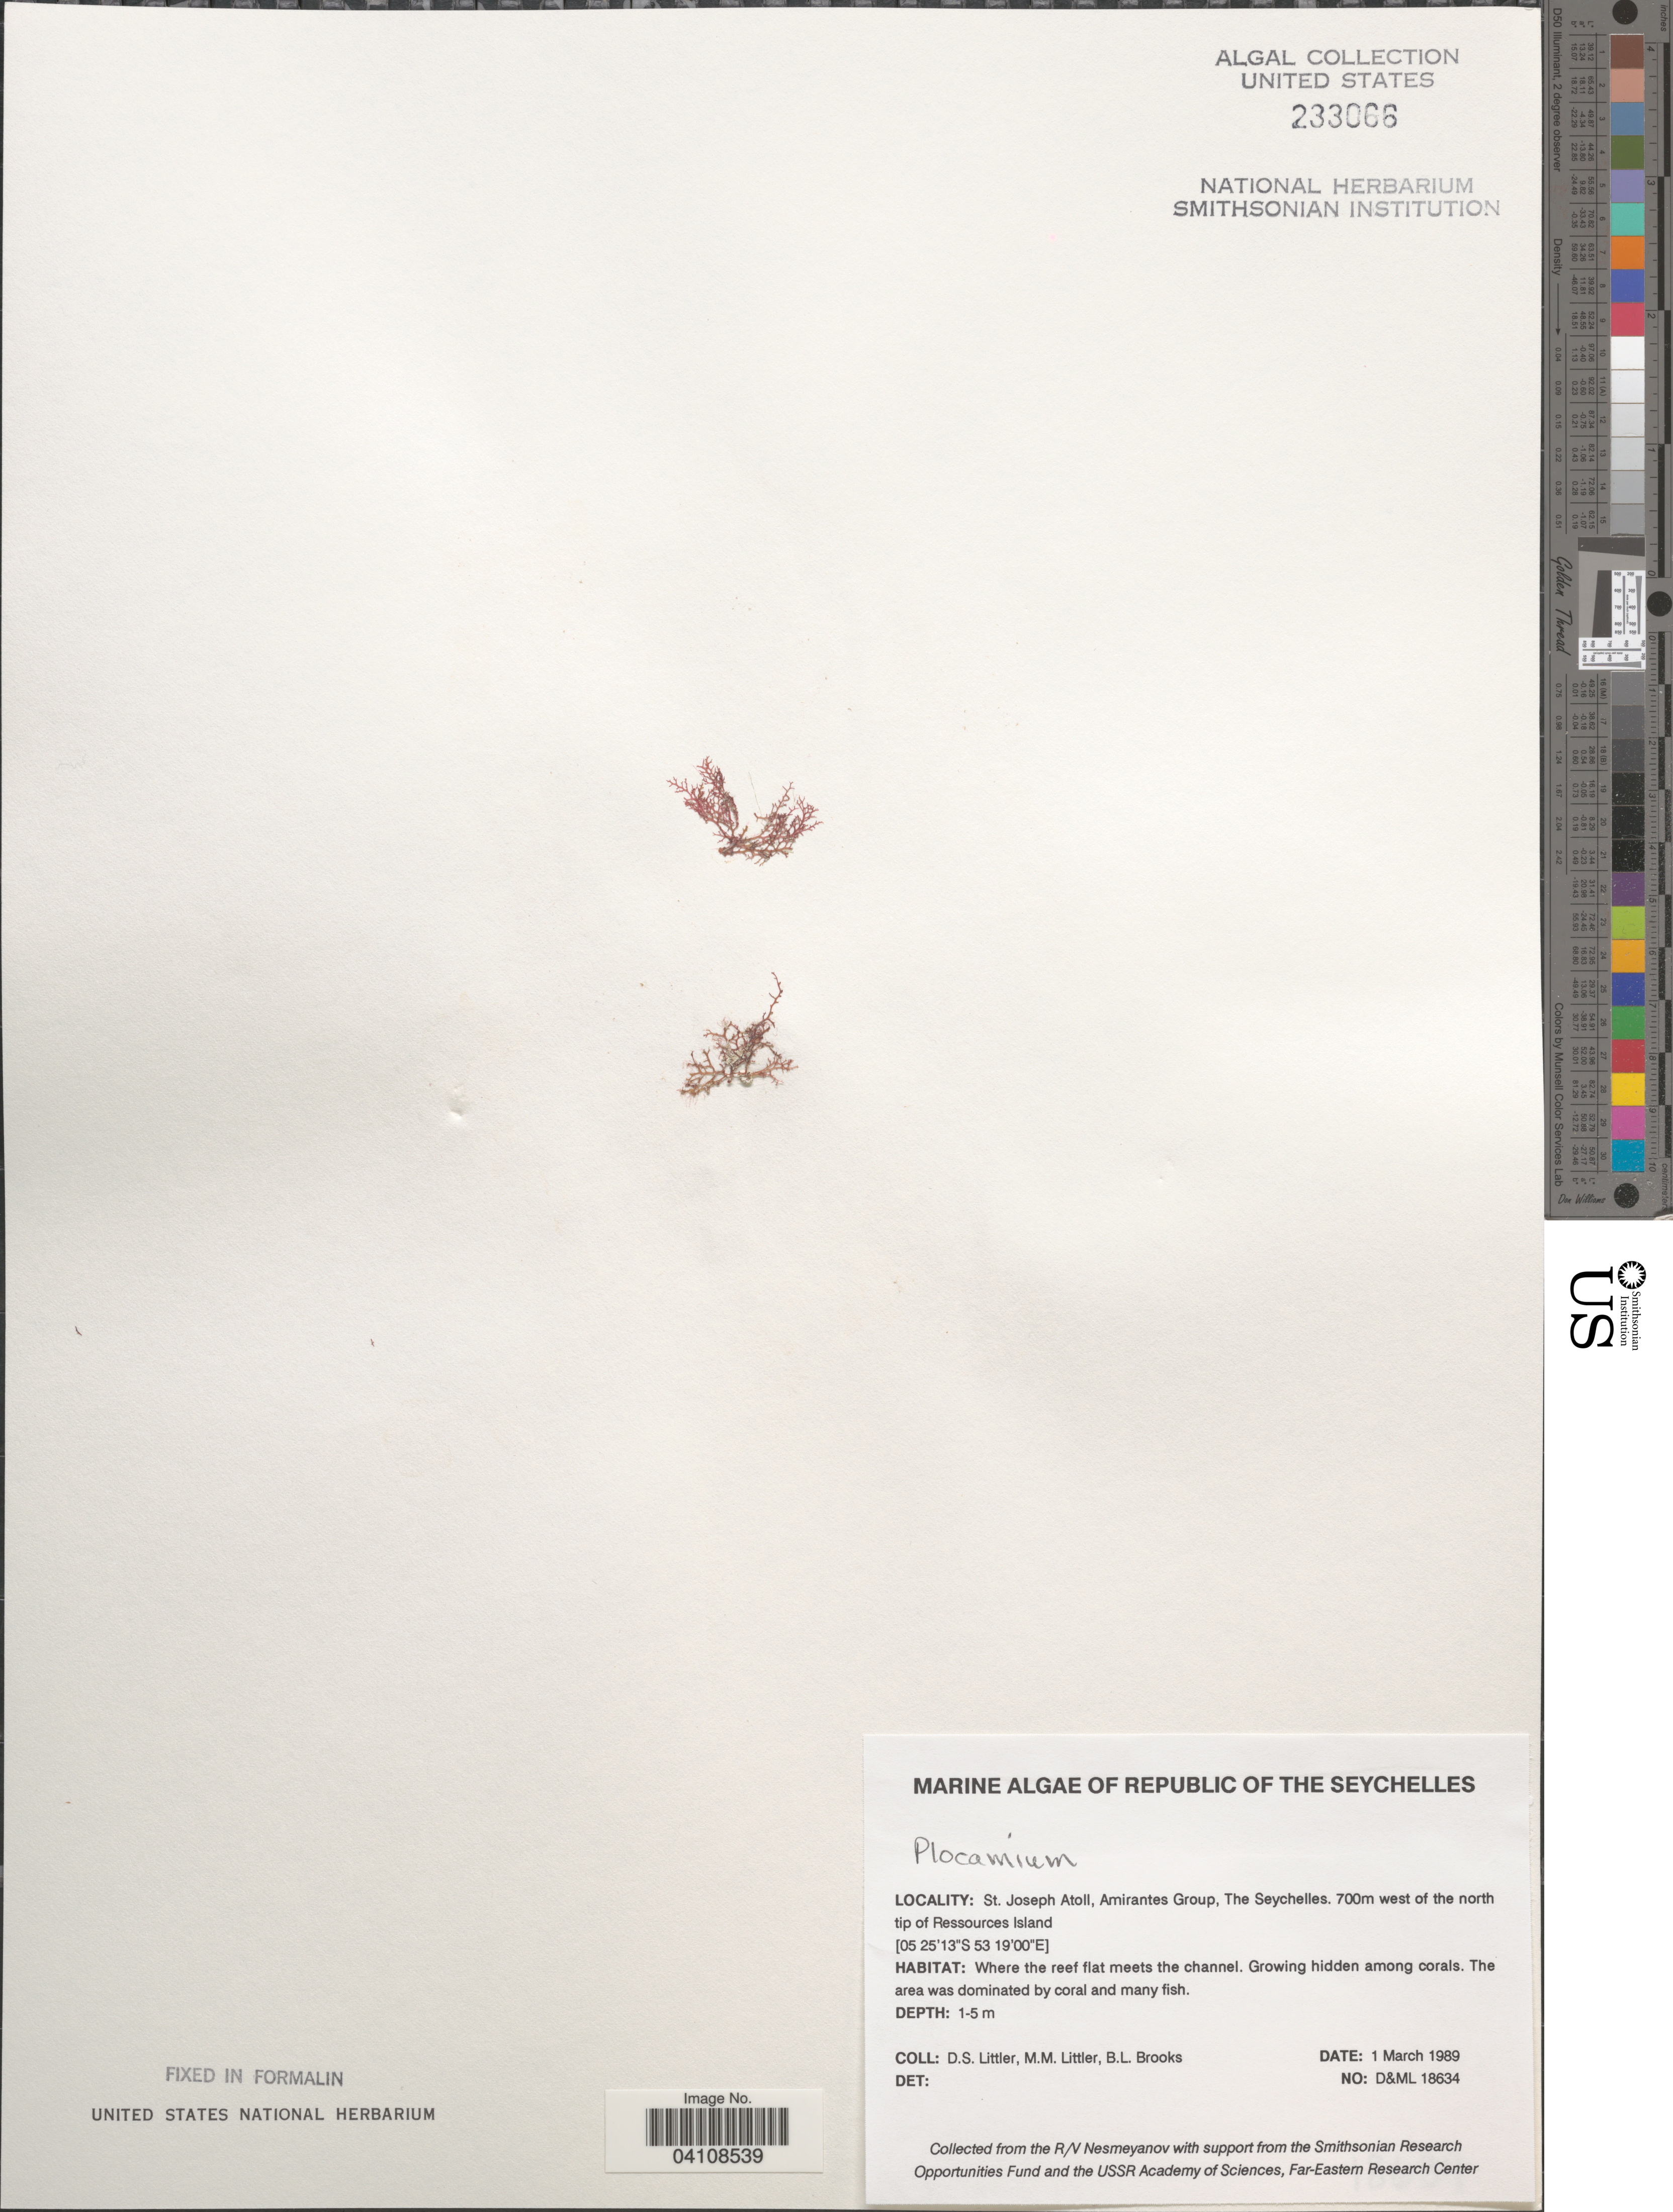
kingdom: Plantae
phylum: Rhodophyta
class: Florideophyceae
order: Plocamiales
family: Plocamiaceae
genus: Plocamium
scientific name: Plocamium sp.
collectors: D. S. Littler & B. Brooks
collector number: D&ML18634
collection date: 1989-03-01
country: Seychelles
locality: Republic of The Seychelles. St. Joseph Atoll, Amirantes Group. 700m west of the north tip of Ressources Island. Where the reef flat meets the channel.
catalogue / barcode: US 233066